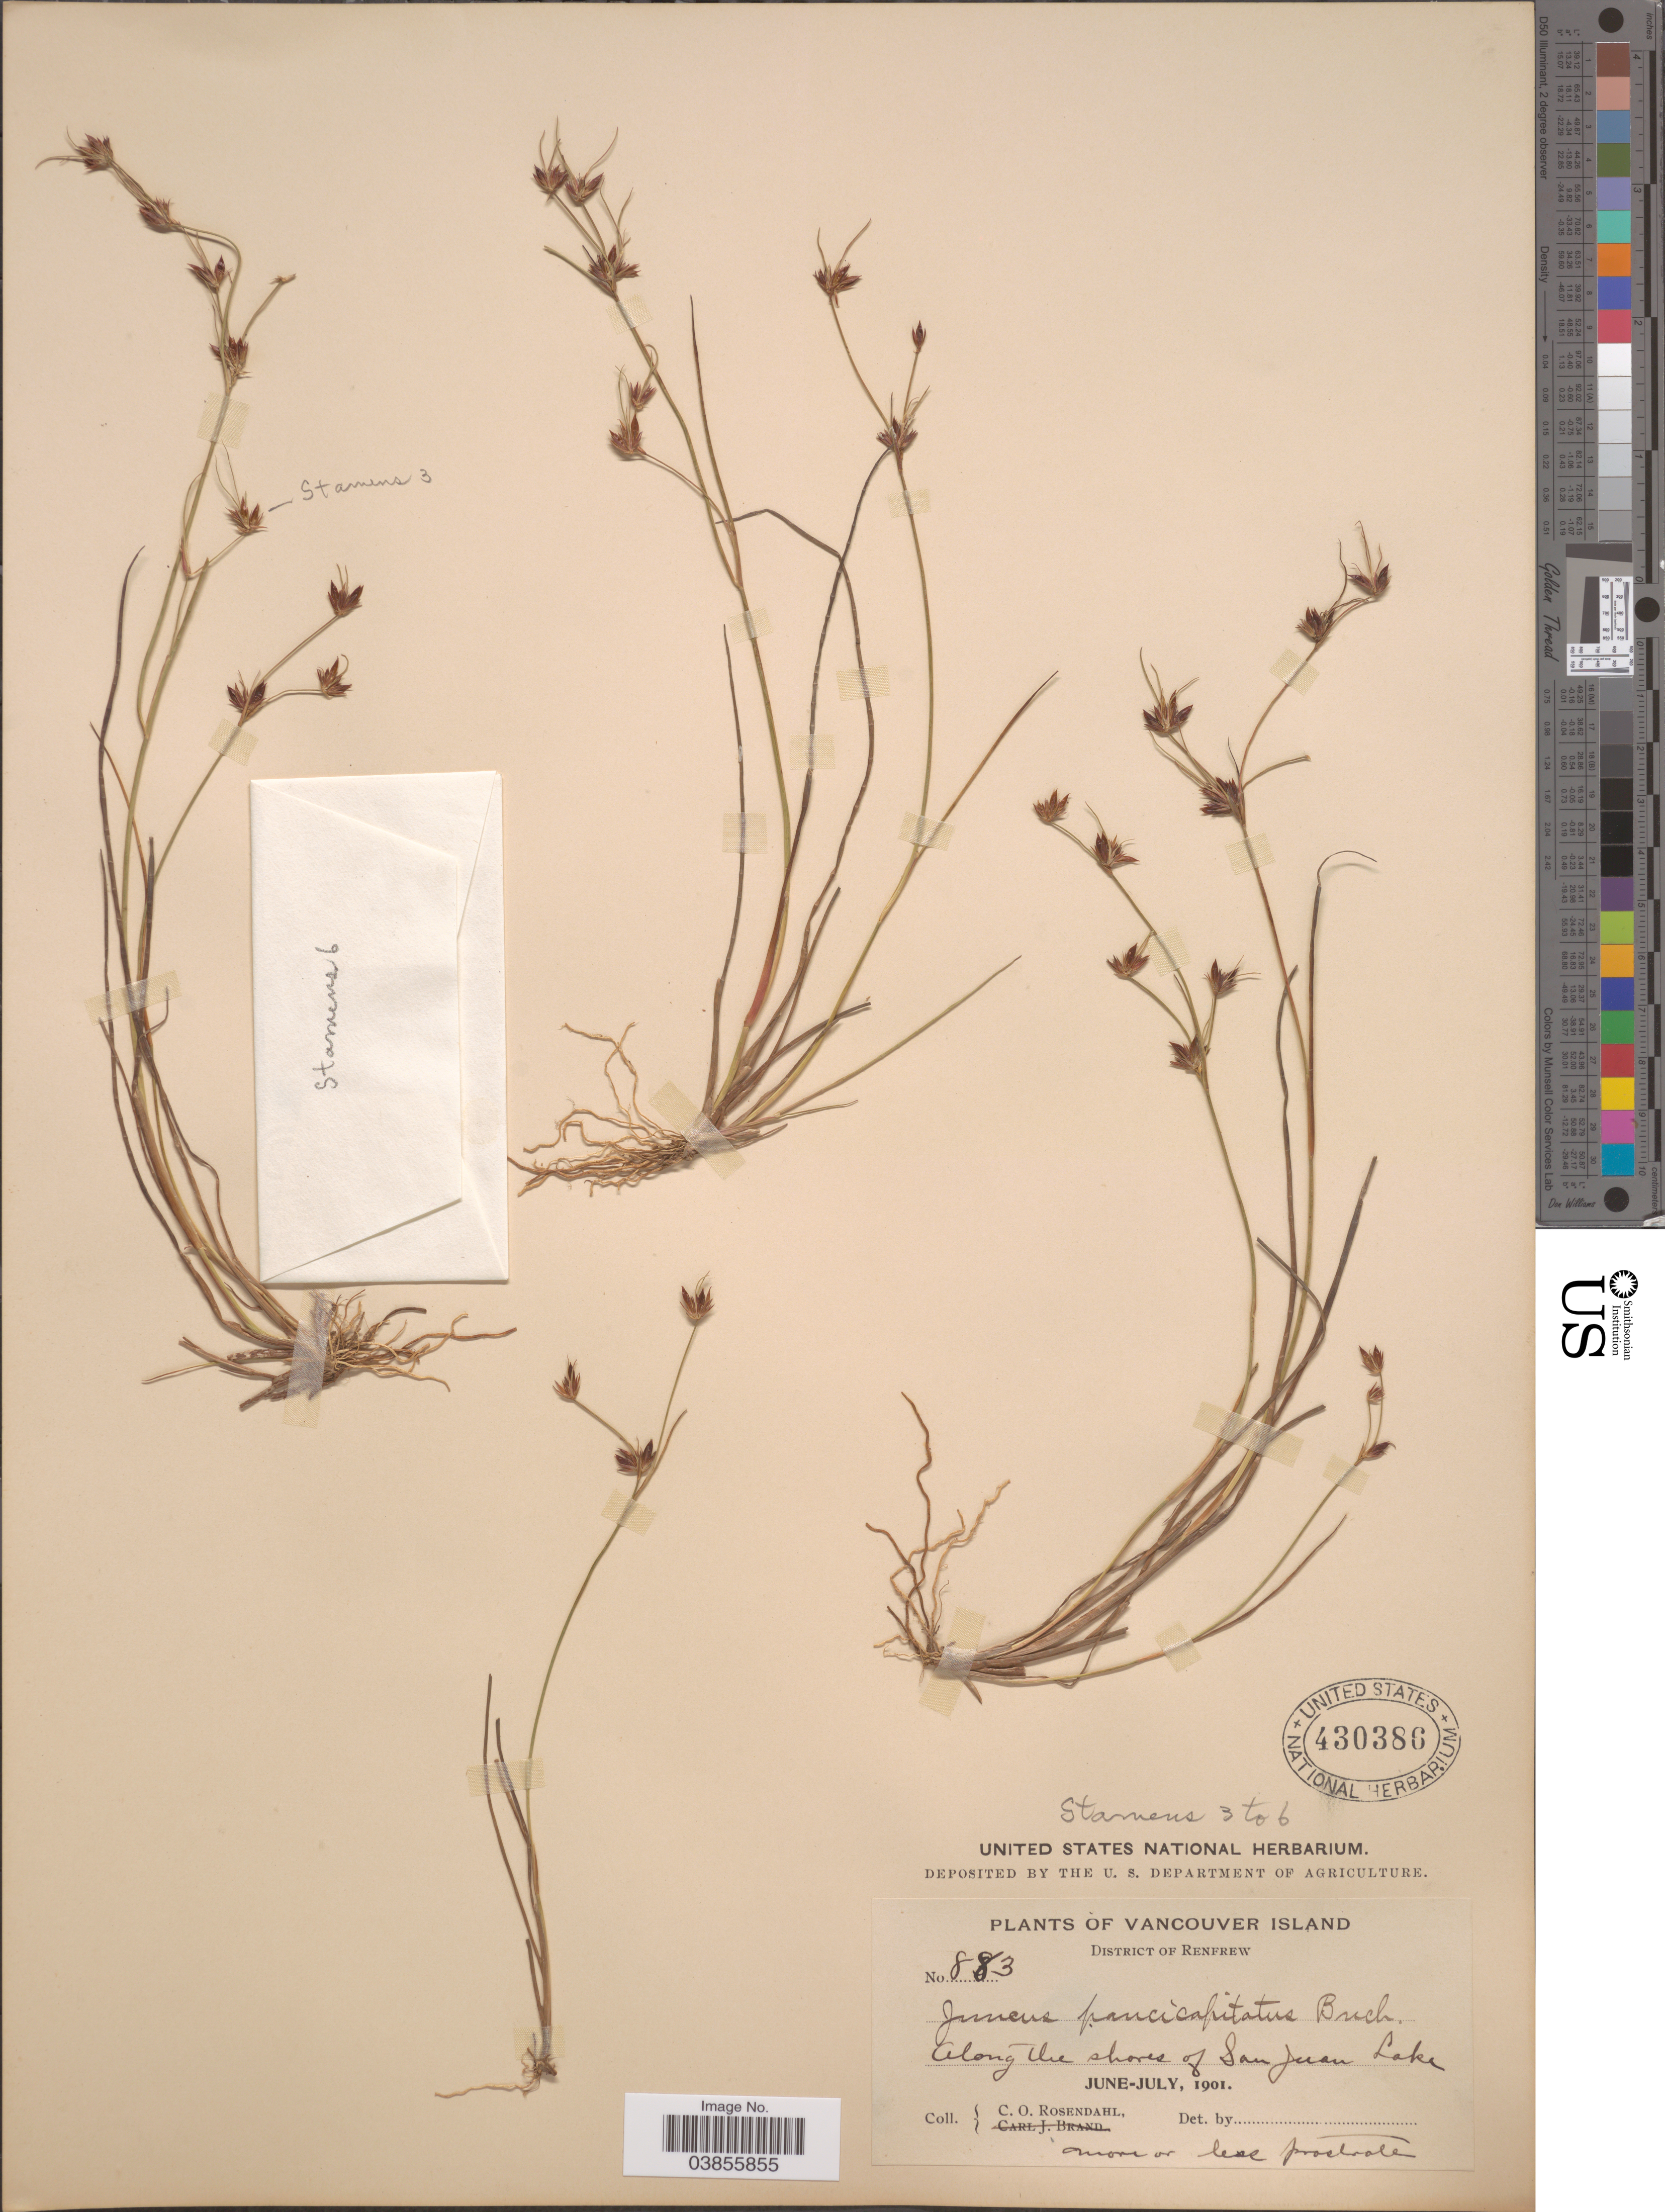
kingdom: Plantae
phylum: Tracheophyta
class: Liliopsida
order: Poales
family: Juncaceae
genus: Juncus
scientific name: Juncus oreganus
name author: S. Watson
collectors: C. O. Rosendahl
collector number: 883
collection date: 1901-06/1901-07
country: Canada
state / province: British Columbia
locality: Vancouver Island. District of Renfrew. Along the shores of San Juan Lake.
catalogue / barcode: US 430386